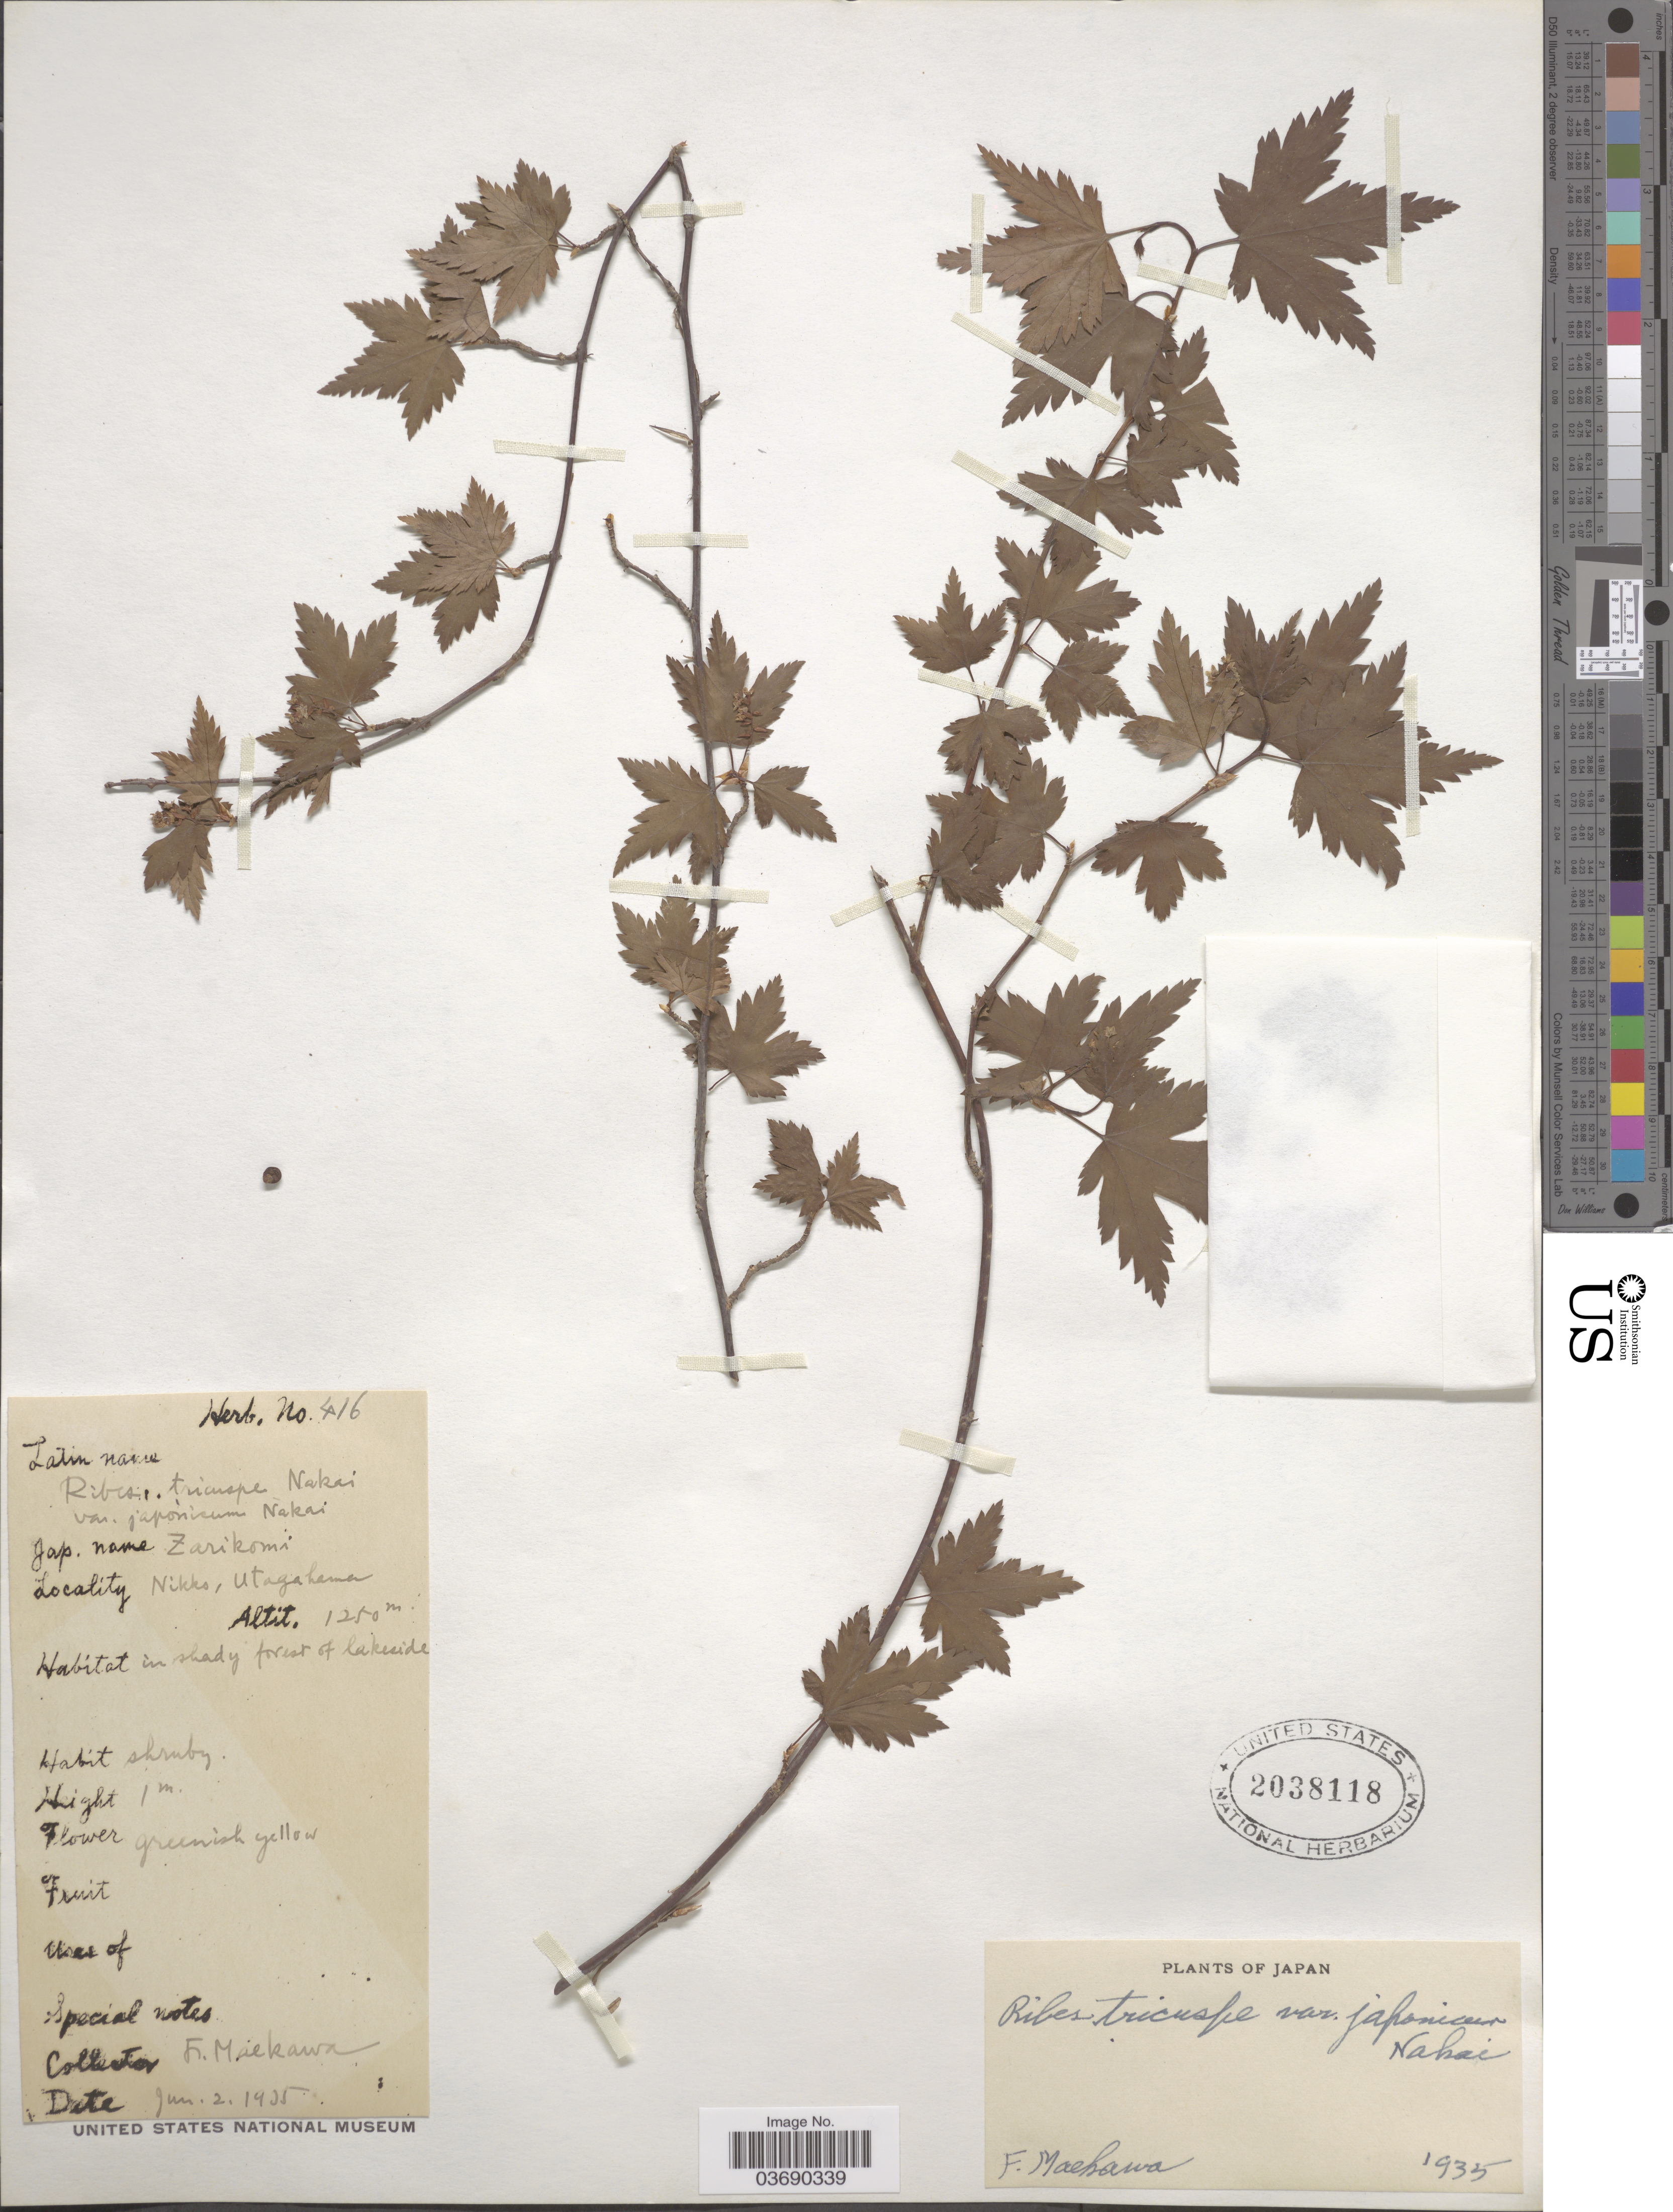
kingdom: Plantae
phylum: Tracheophyta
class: Magnoliopsida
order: Saxifragales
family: Grossulariaceae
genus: Ribes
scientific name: Ribes tricuspe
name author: Nakai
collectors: F. Maekawa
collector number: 416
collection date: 1935-06-02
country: Japan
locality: Nikko, Utagahama.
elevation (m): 1250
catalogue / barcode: US 2038118